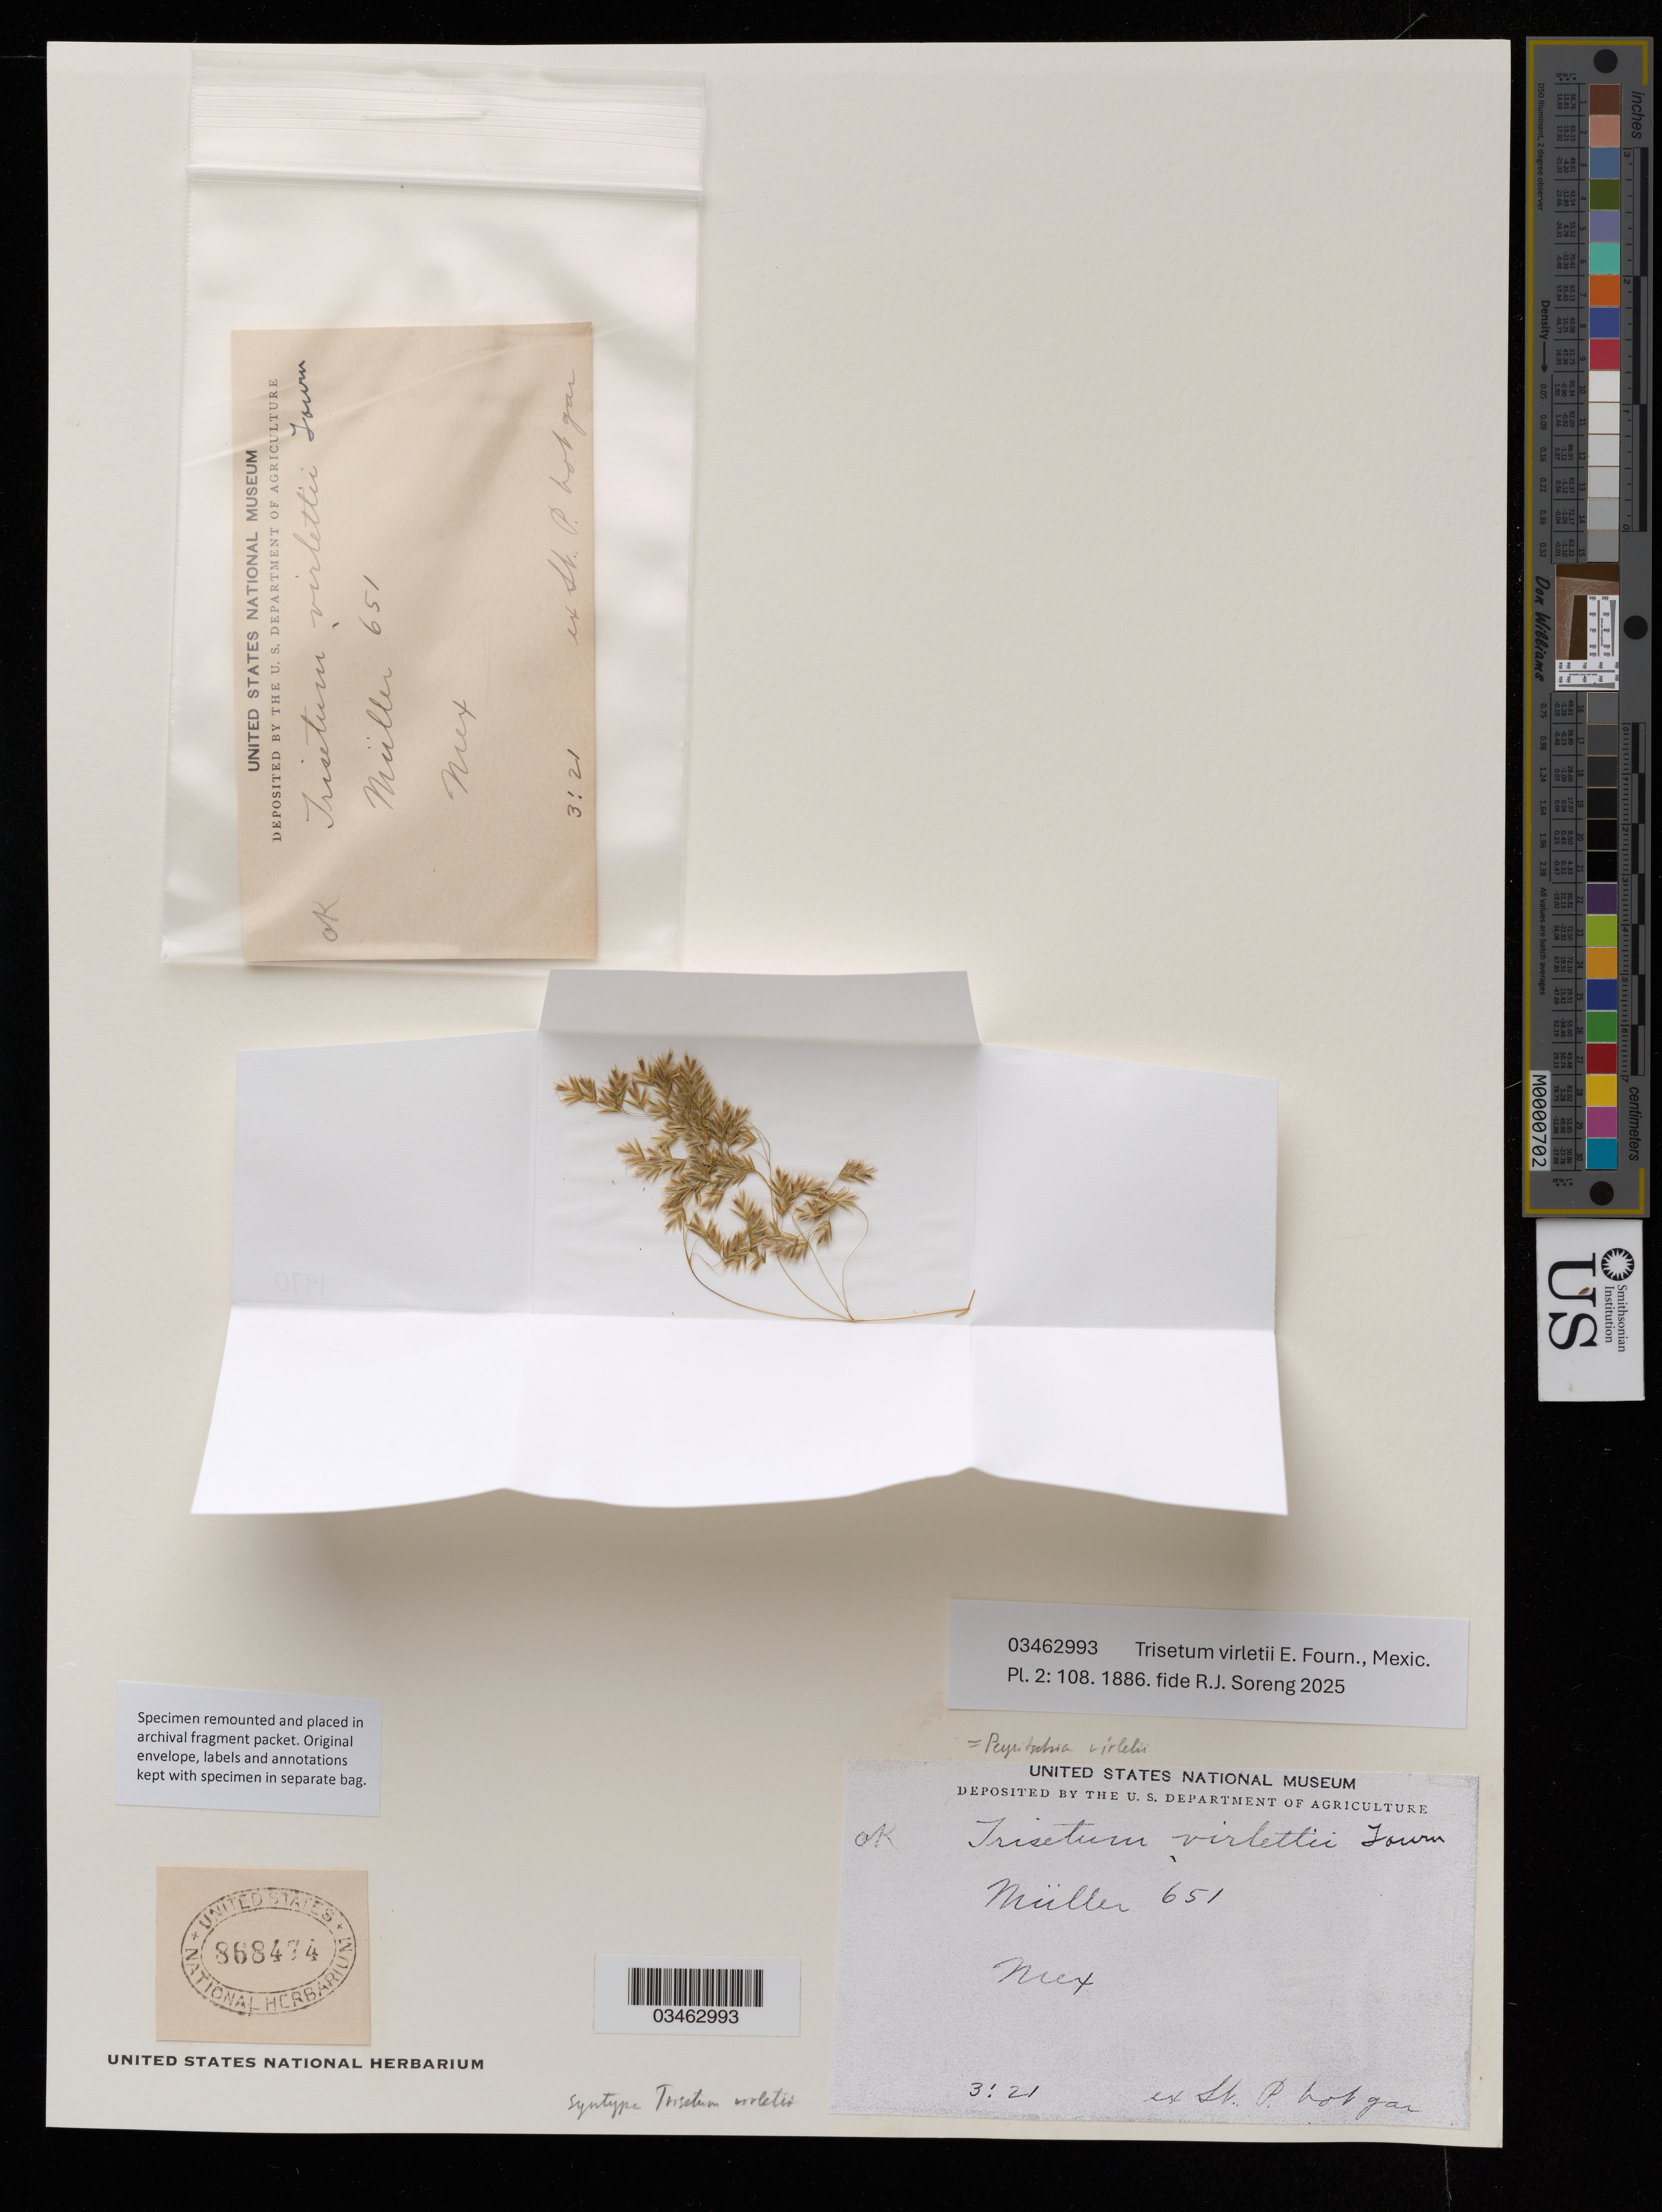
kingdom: Plantae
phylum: Tracheophyta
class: Liliopsida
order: Poales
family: Poaceae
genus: Trisetum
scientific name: Trisetum virletii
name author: E. Fourn.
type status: Syntype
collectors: -- Müller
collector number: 651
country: Mexico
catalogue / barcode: US 868474